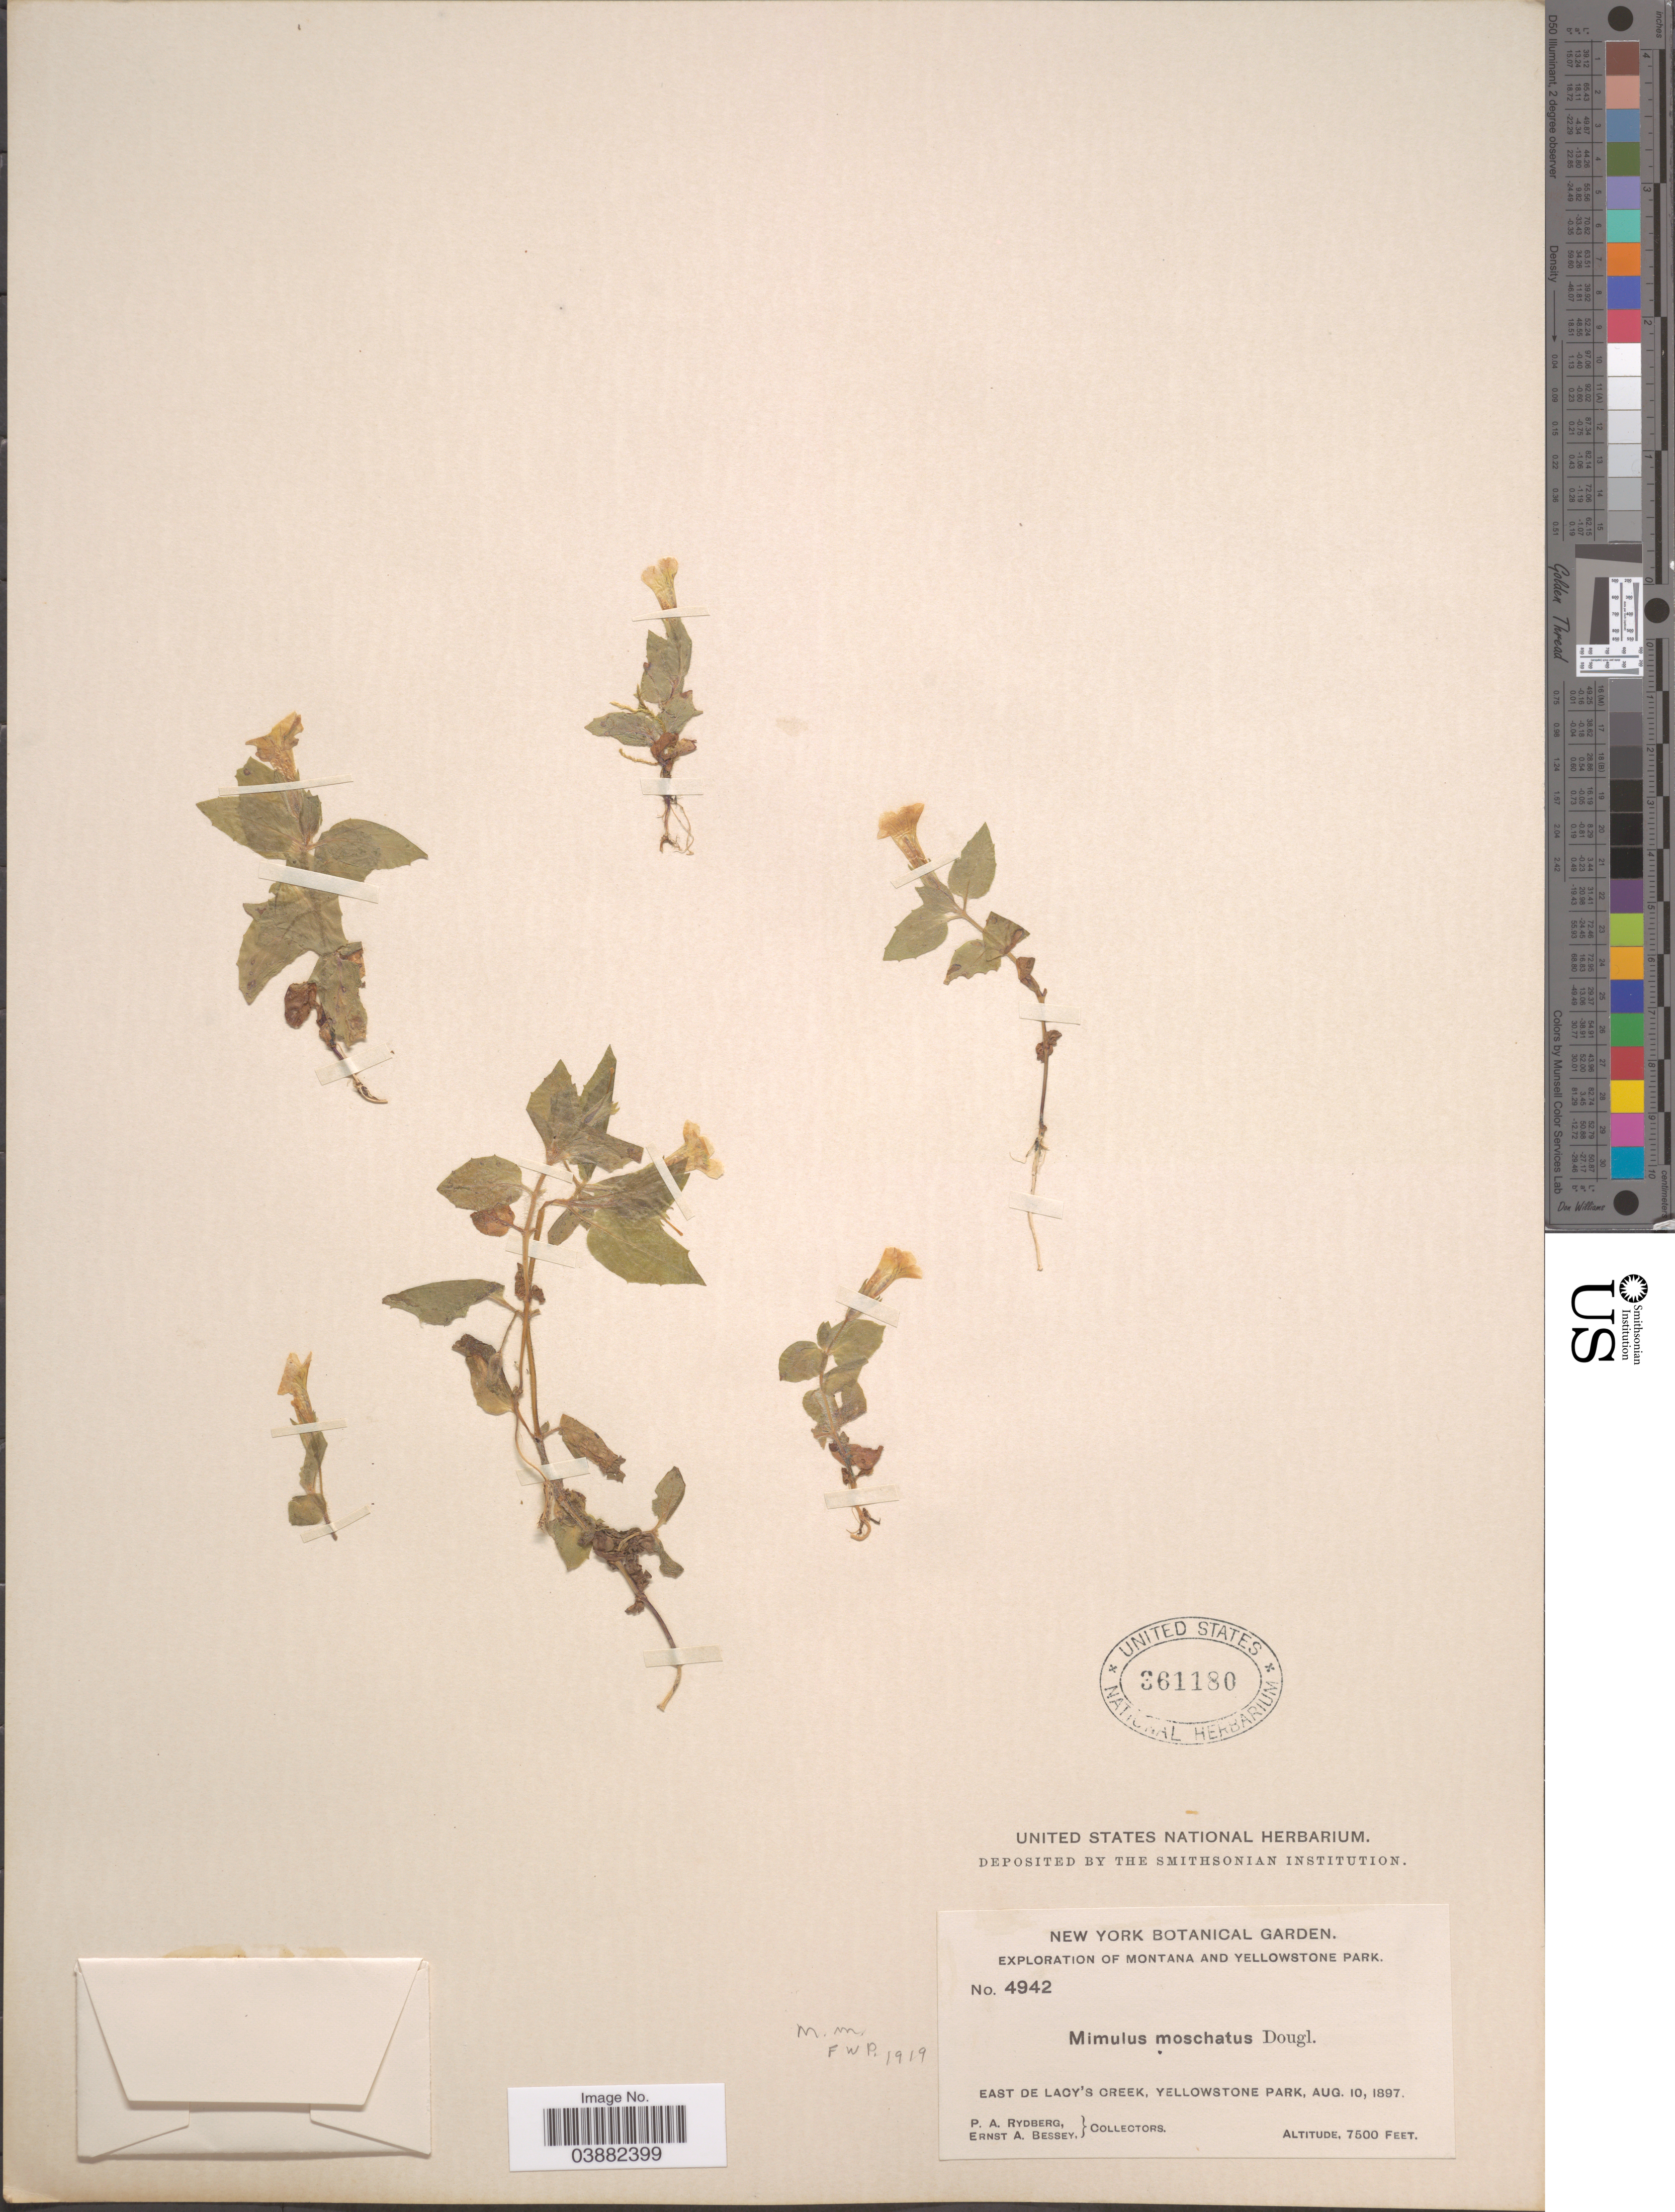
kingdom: Plantae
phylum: Tracheophyta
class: Magnoliopsida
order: Lamiales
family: Phrymaceae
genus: Mimulus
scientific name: Mimulus moschatus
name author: Douglas ex Lindl.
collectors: P. A. Rydberg & E. A. Bessey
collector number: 4942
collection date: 1897-08-10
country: United States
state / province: Wyoming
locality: Yellowstone Park. East de Lacy's Creek.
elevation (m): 2286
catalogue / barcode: US 361180